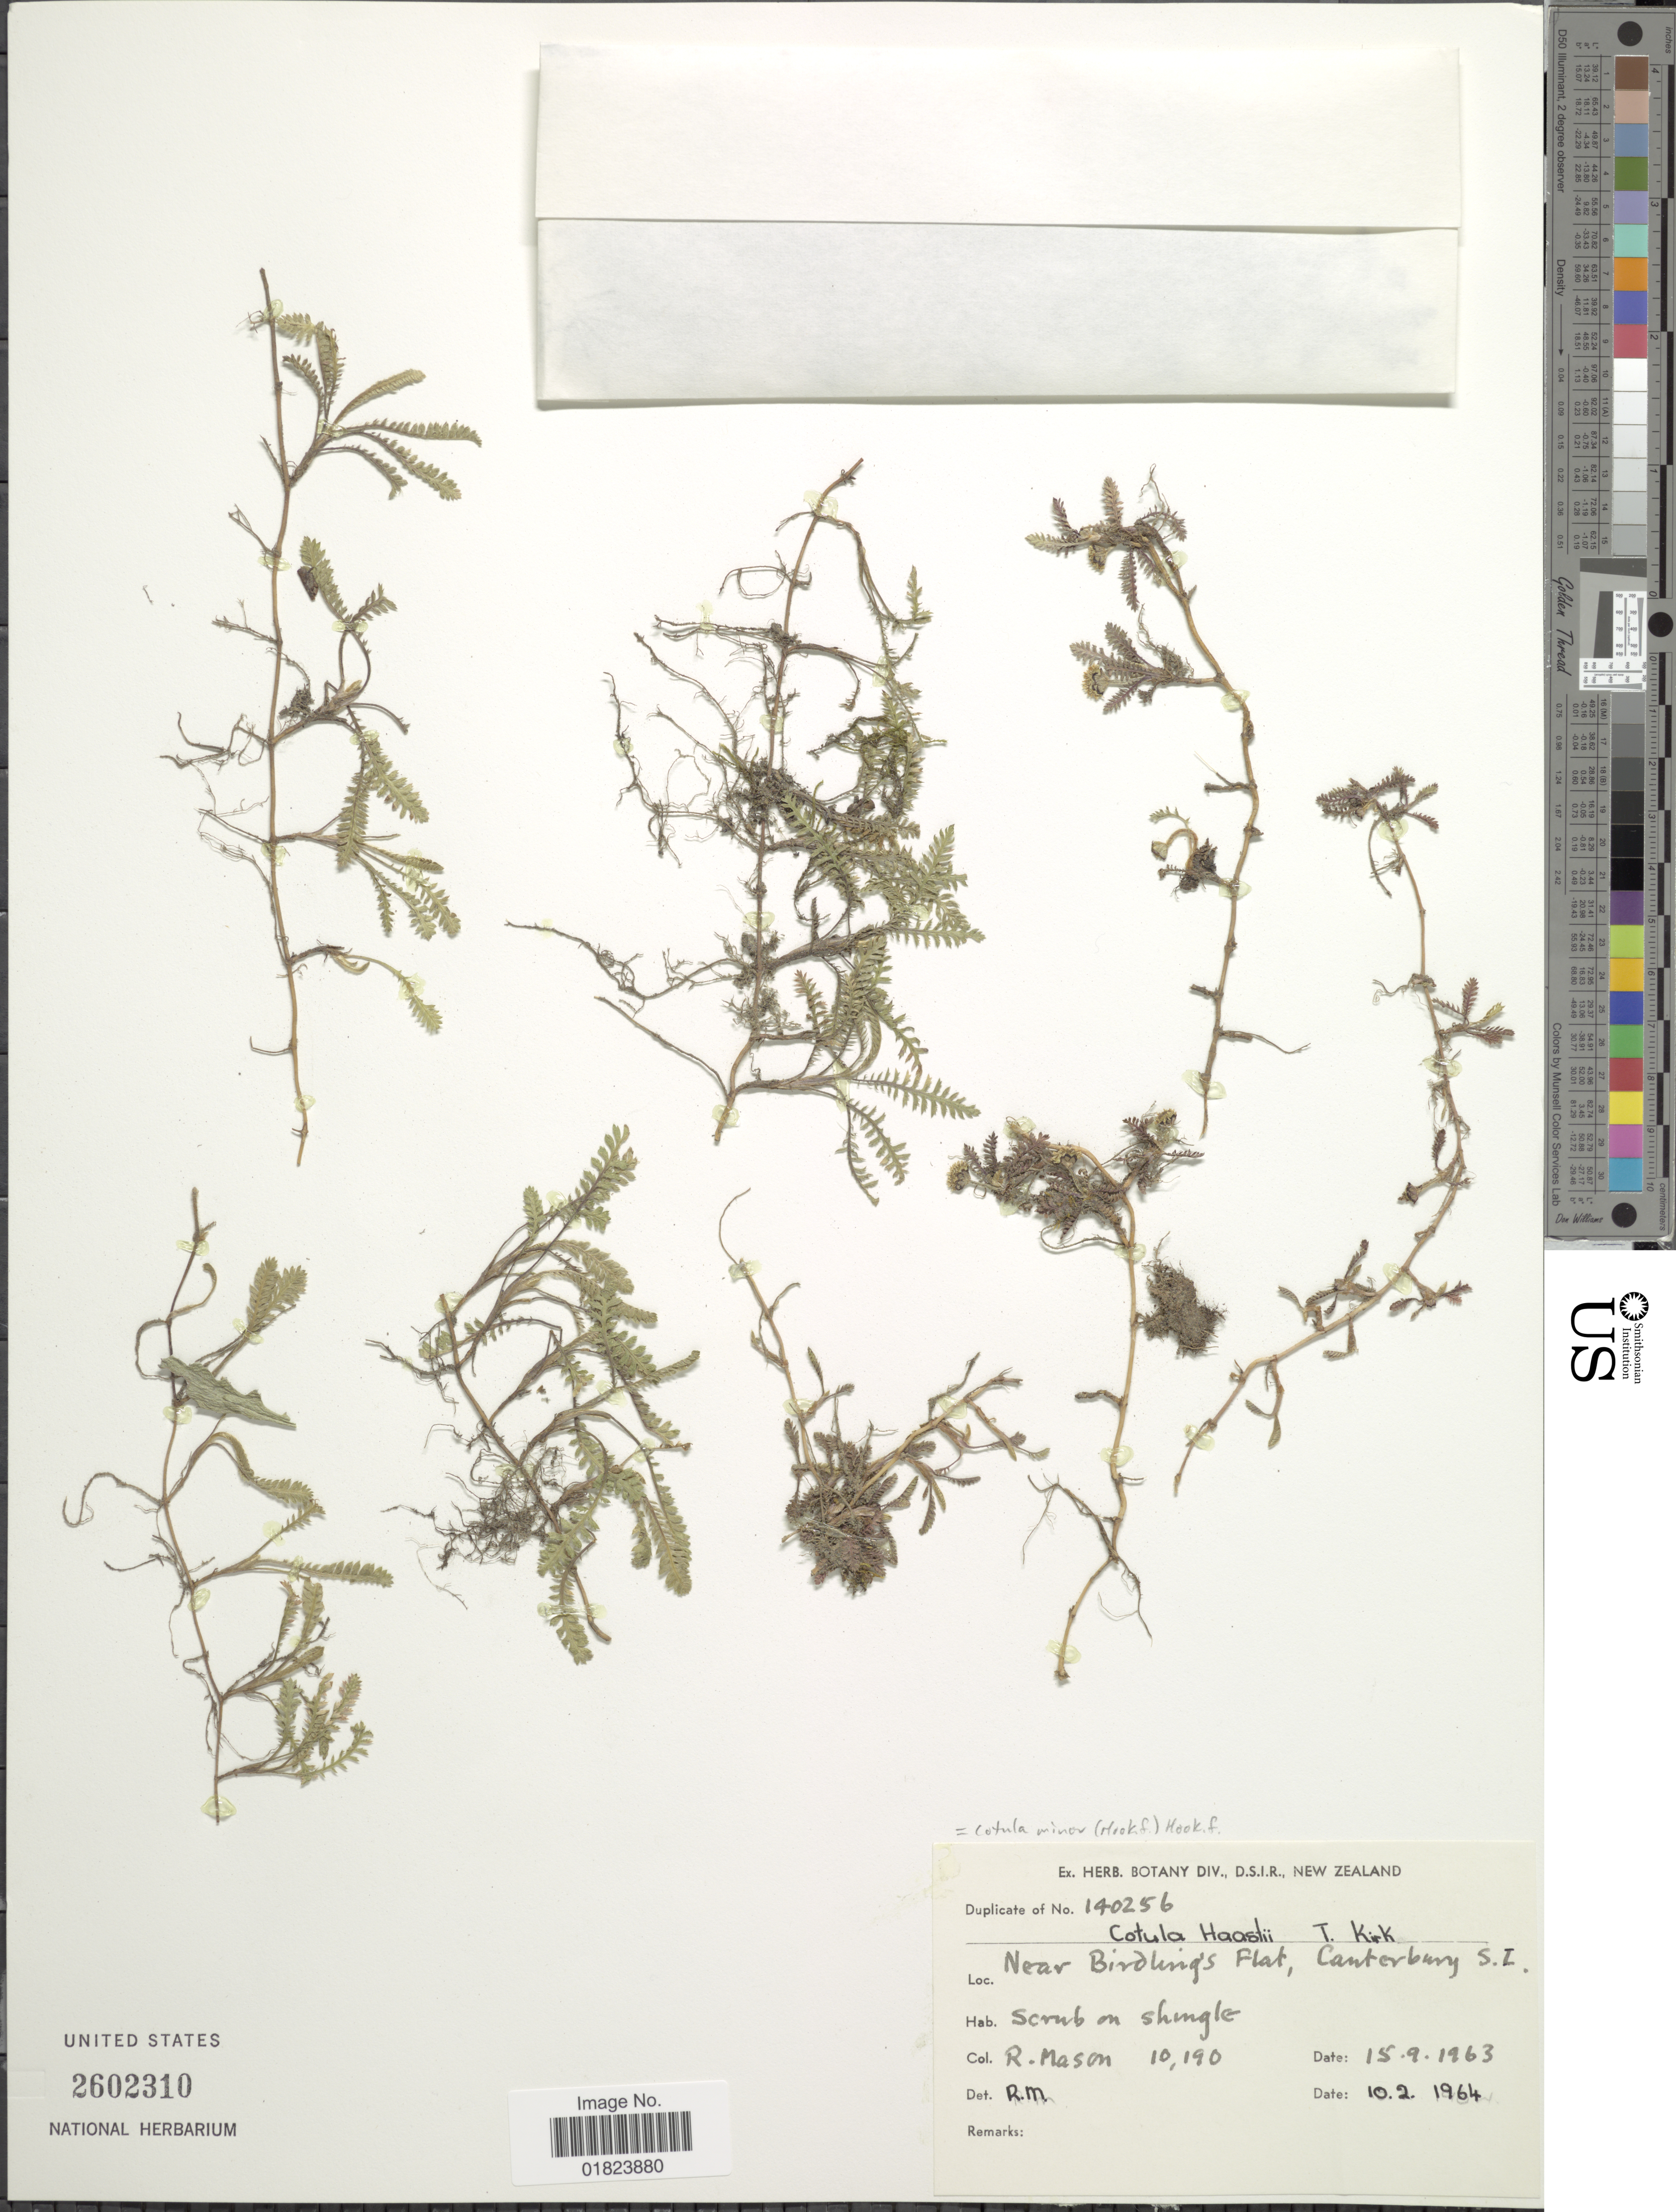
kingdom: Plantae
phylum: Tracheophyta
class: Magnoliopsida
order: Asterales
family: Asteraceae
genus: Cotula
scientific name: Cotula minor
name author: (Hook. f.) Hook. f.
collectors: R. Mason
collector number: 10190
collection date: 1963-09-15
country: New Zealand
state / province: Canterbury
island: South Island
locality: Near Birdking's Flat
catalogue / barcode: US 2602310